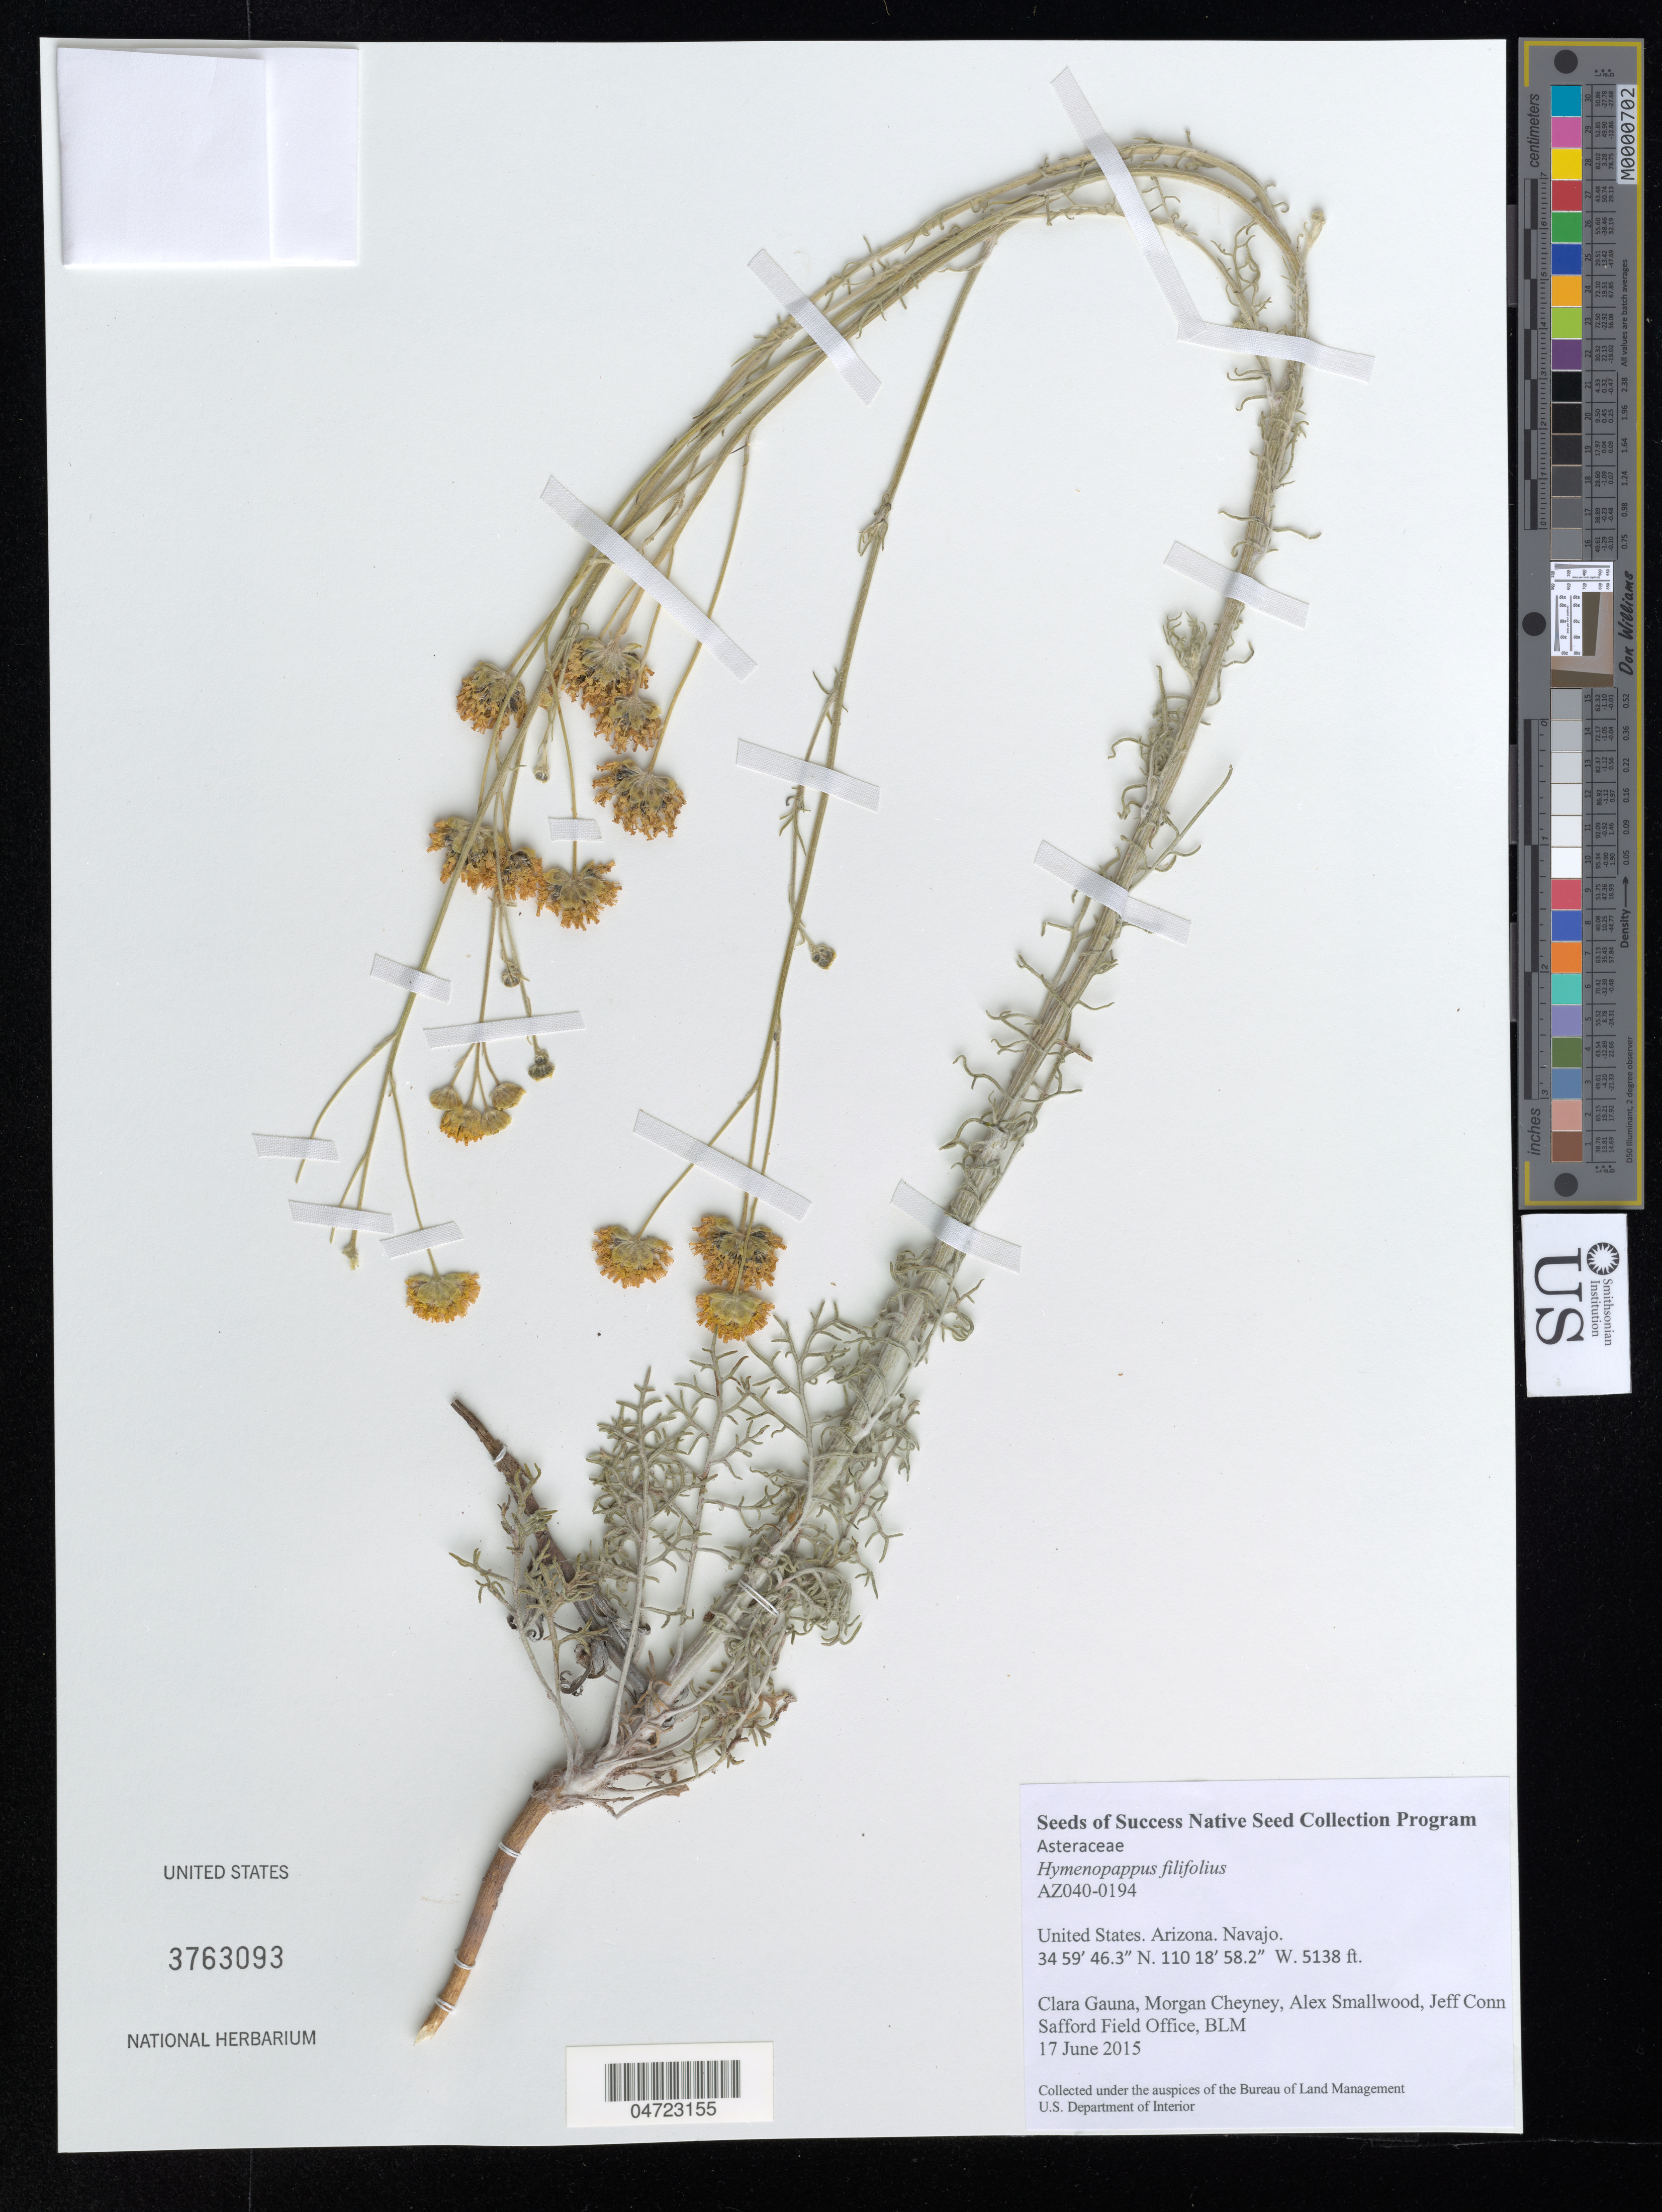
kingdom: Plantae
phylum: Tracheophyta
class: Magnoliopsida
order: Asterales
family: Asteraceae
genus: Hymenopappus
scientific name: Hymenopappus filifolius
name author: Hook.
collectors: C. Gauna, M. Cheyney, A. Smallwood & J. Conn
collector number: AZ040-0194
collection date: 2015-06-17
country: United States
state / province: Arizona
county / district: Navajo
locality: Navajo.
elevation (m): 1566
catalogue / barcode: US 3763093